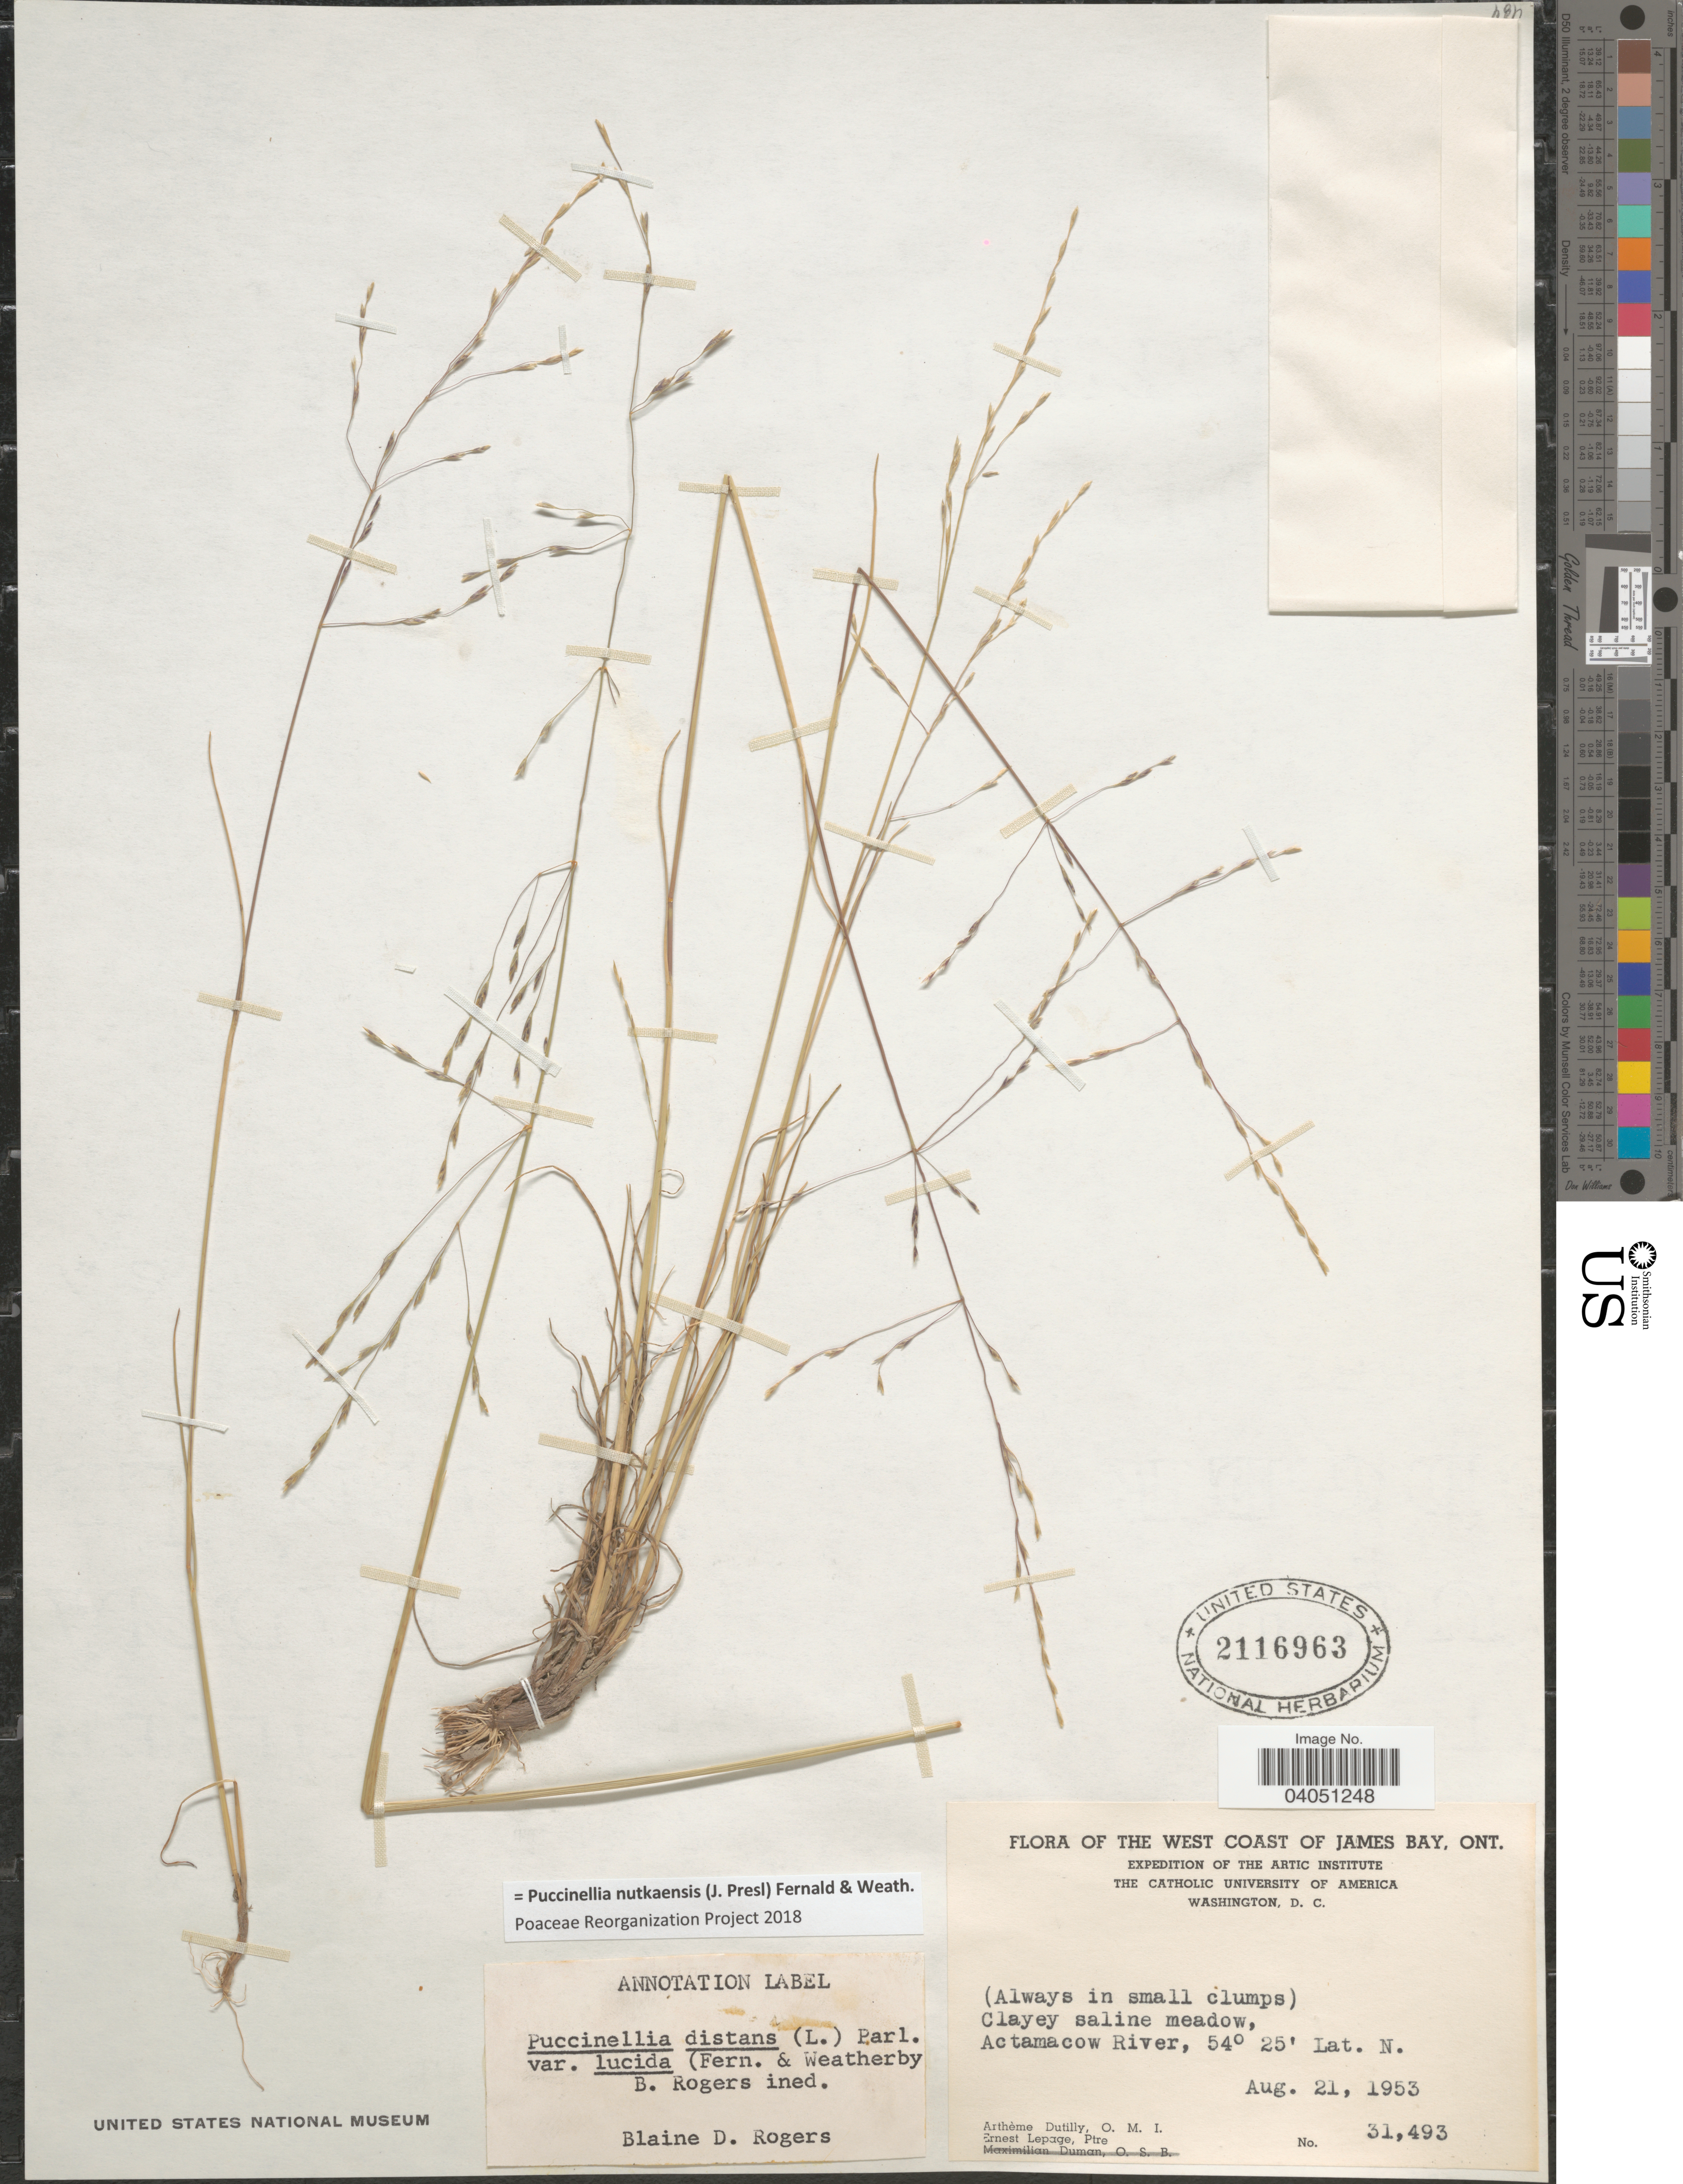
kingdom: Plantae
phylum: Tracheophyta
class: Liliopsida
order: Poales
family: Poaceae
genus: Puccinellia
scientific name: Puccinellia nutkaensis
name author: (J. Presl) Fernald & Weath.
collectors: A. Dutilly & E. Lepage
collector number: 31493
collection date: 1953-08-21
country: Canada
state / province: Ontario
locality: The West Coast of James Bay. Actamacow River.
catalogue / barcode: US 2116963